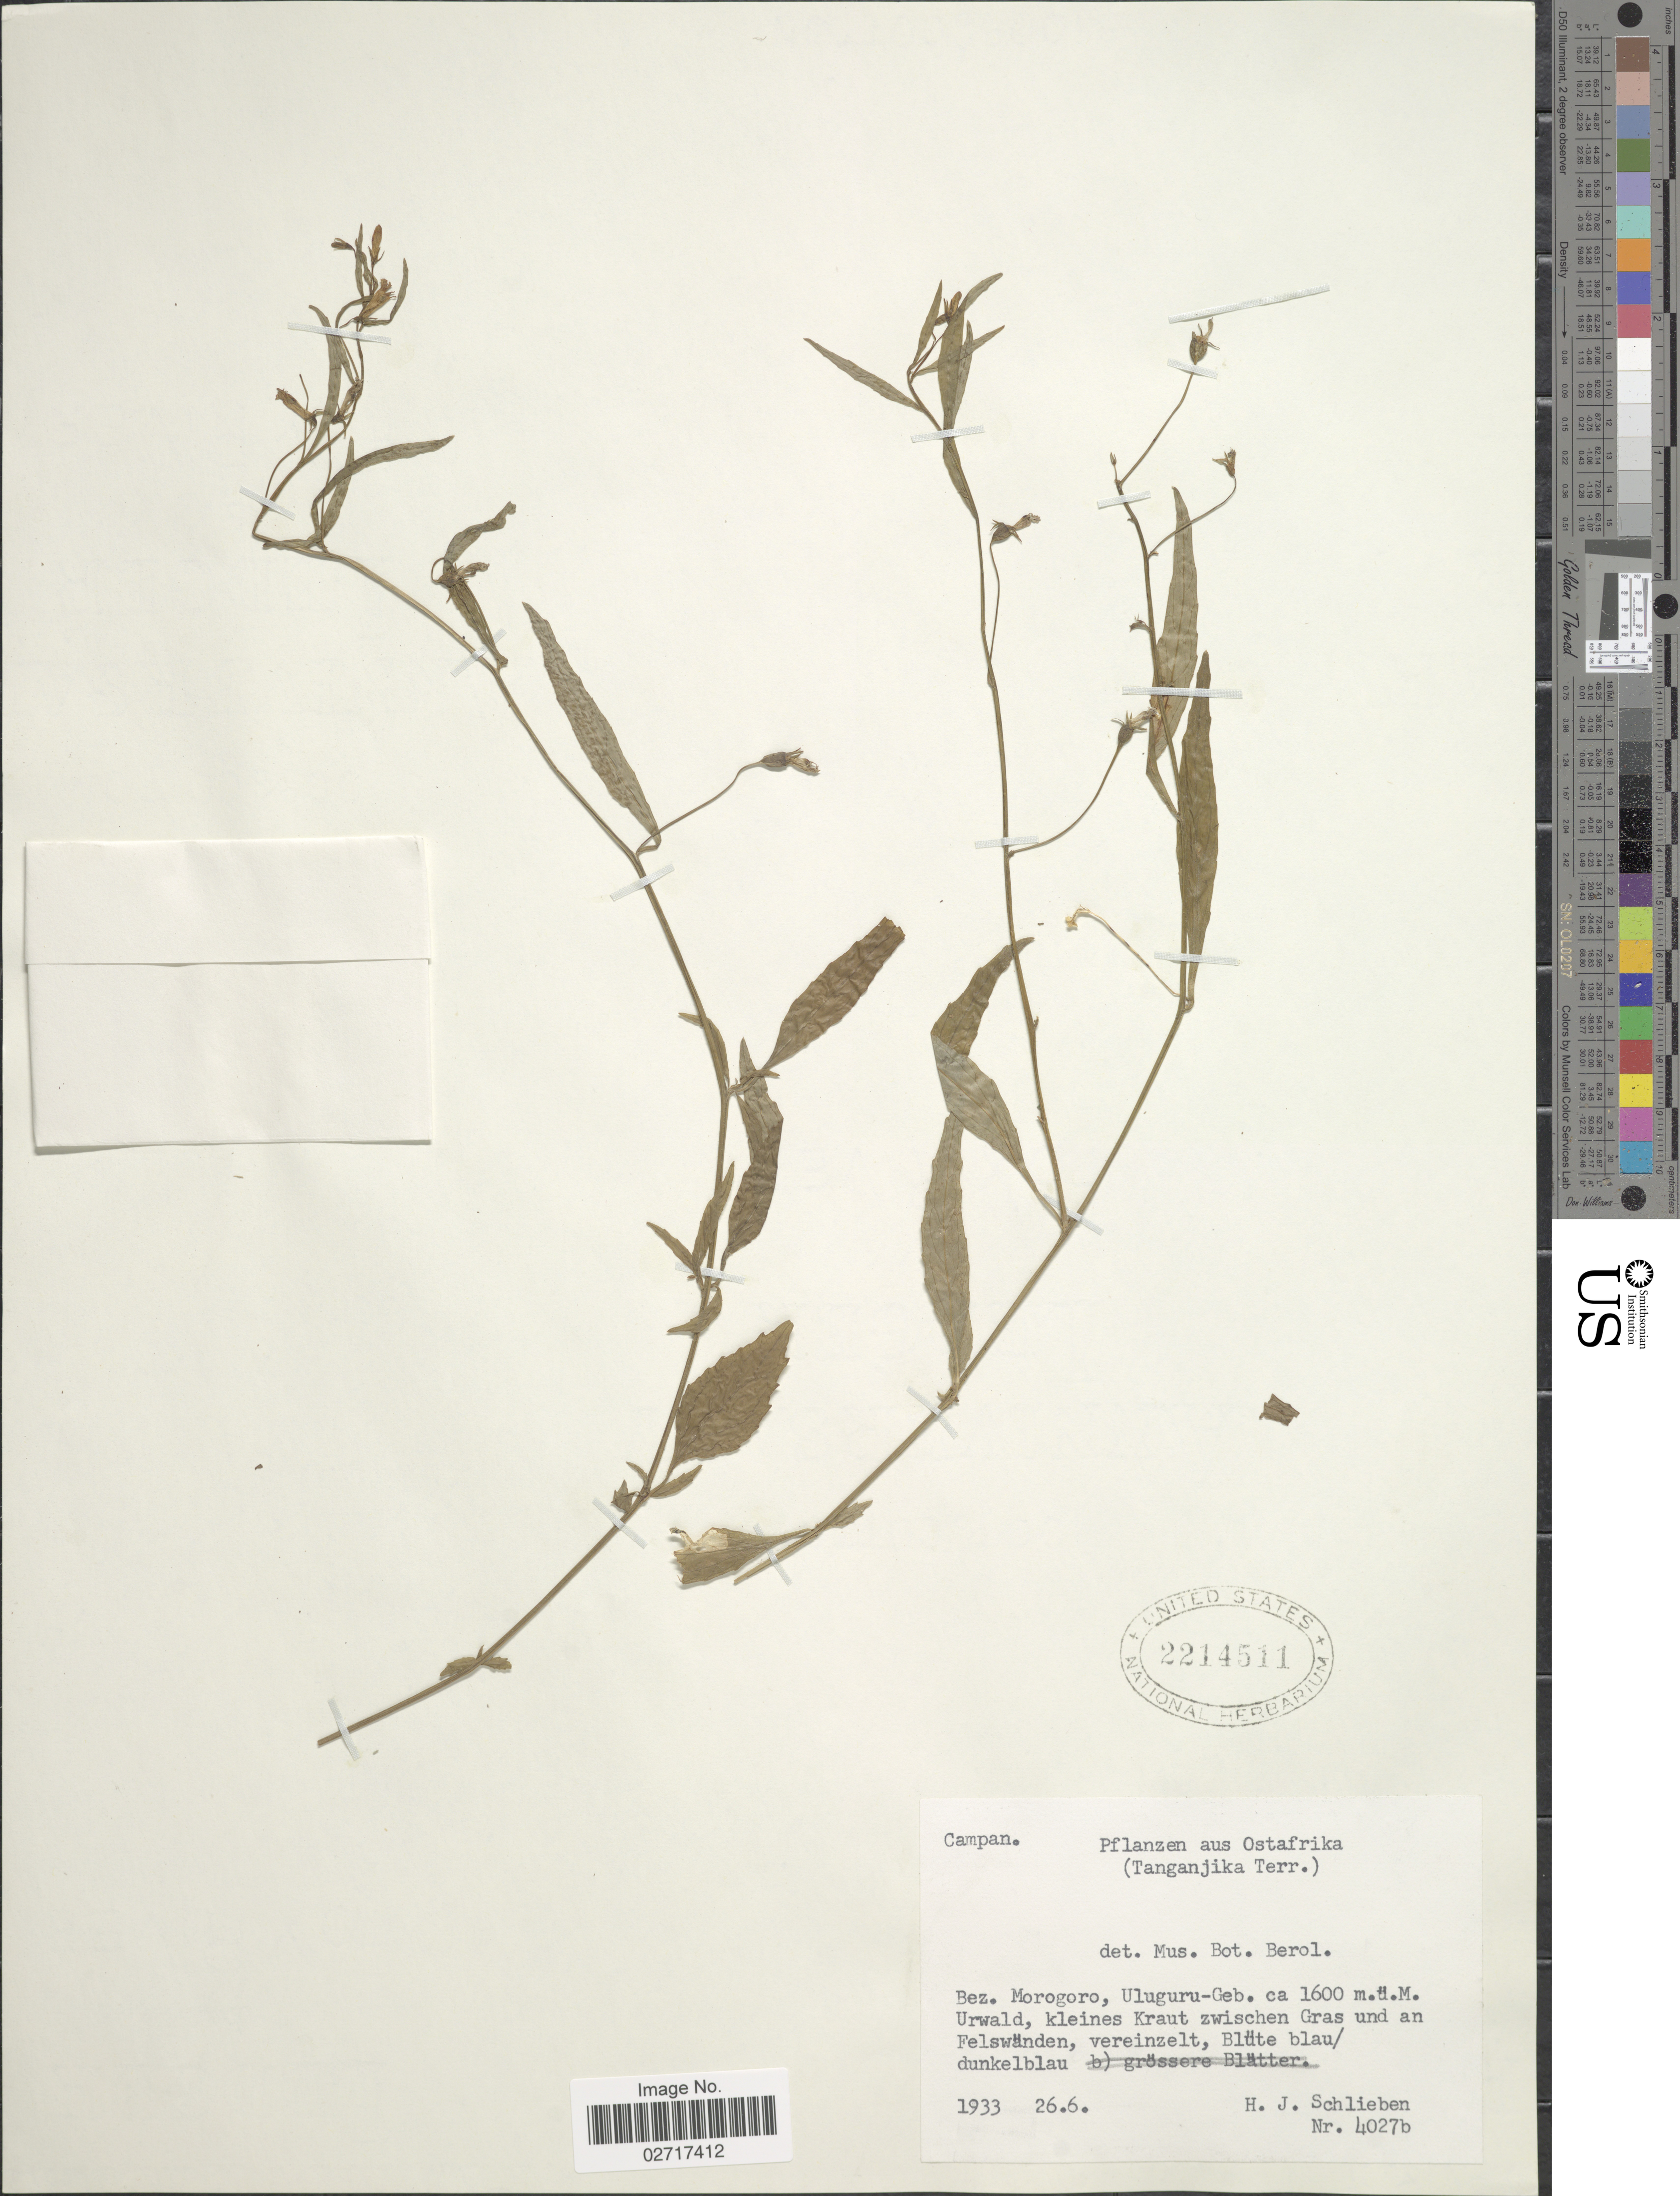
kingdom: Plantae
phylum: Tracheophyta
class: Magnoliopsida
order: Asterales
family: Campanulaceae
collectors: H. J. Schlieben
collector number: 4027b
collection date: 1933-06-26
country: Tanzania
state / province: Morogoro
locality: Ostafrika (Tanganjika Terr.). Bez. Morogoro, Uluguru-Geb.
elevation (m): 1600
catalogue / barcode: US 2214511